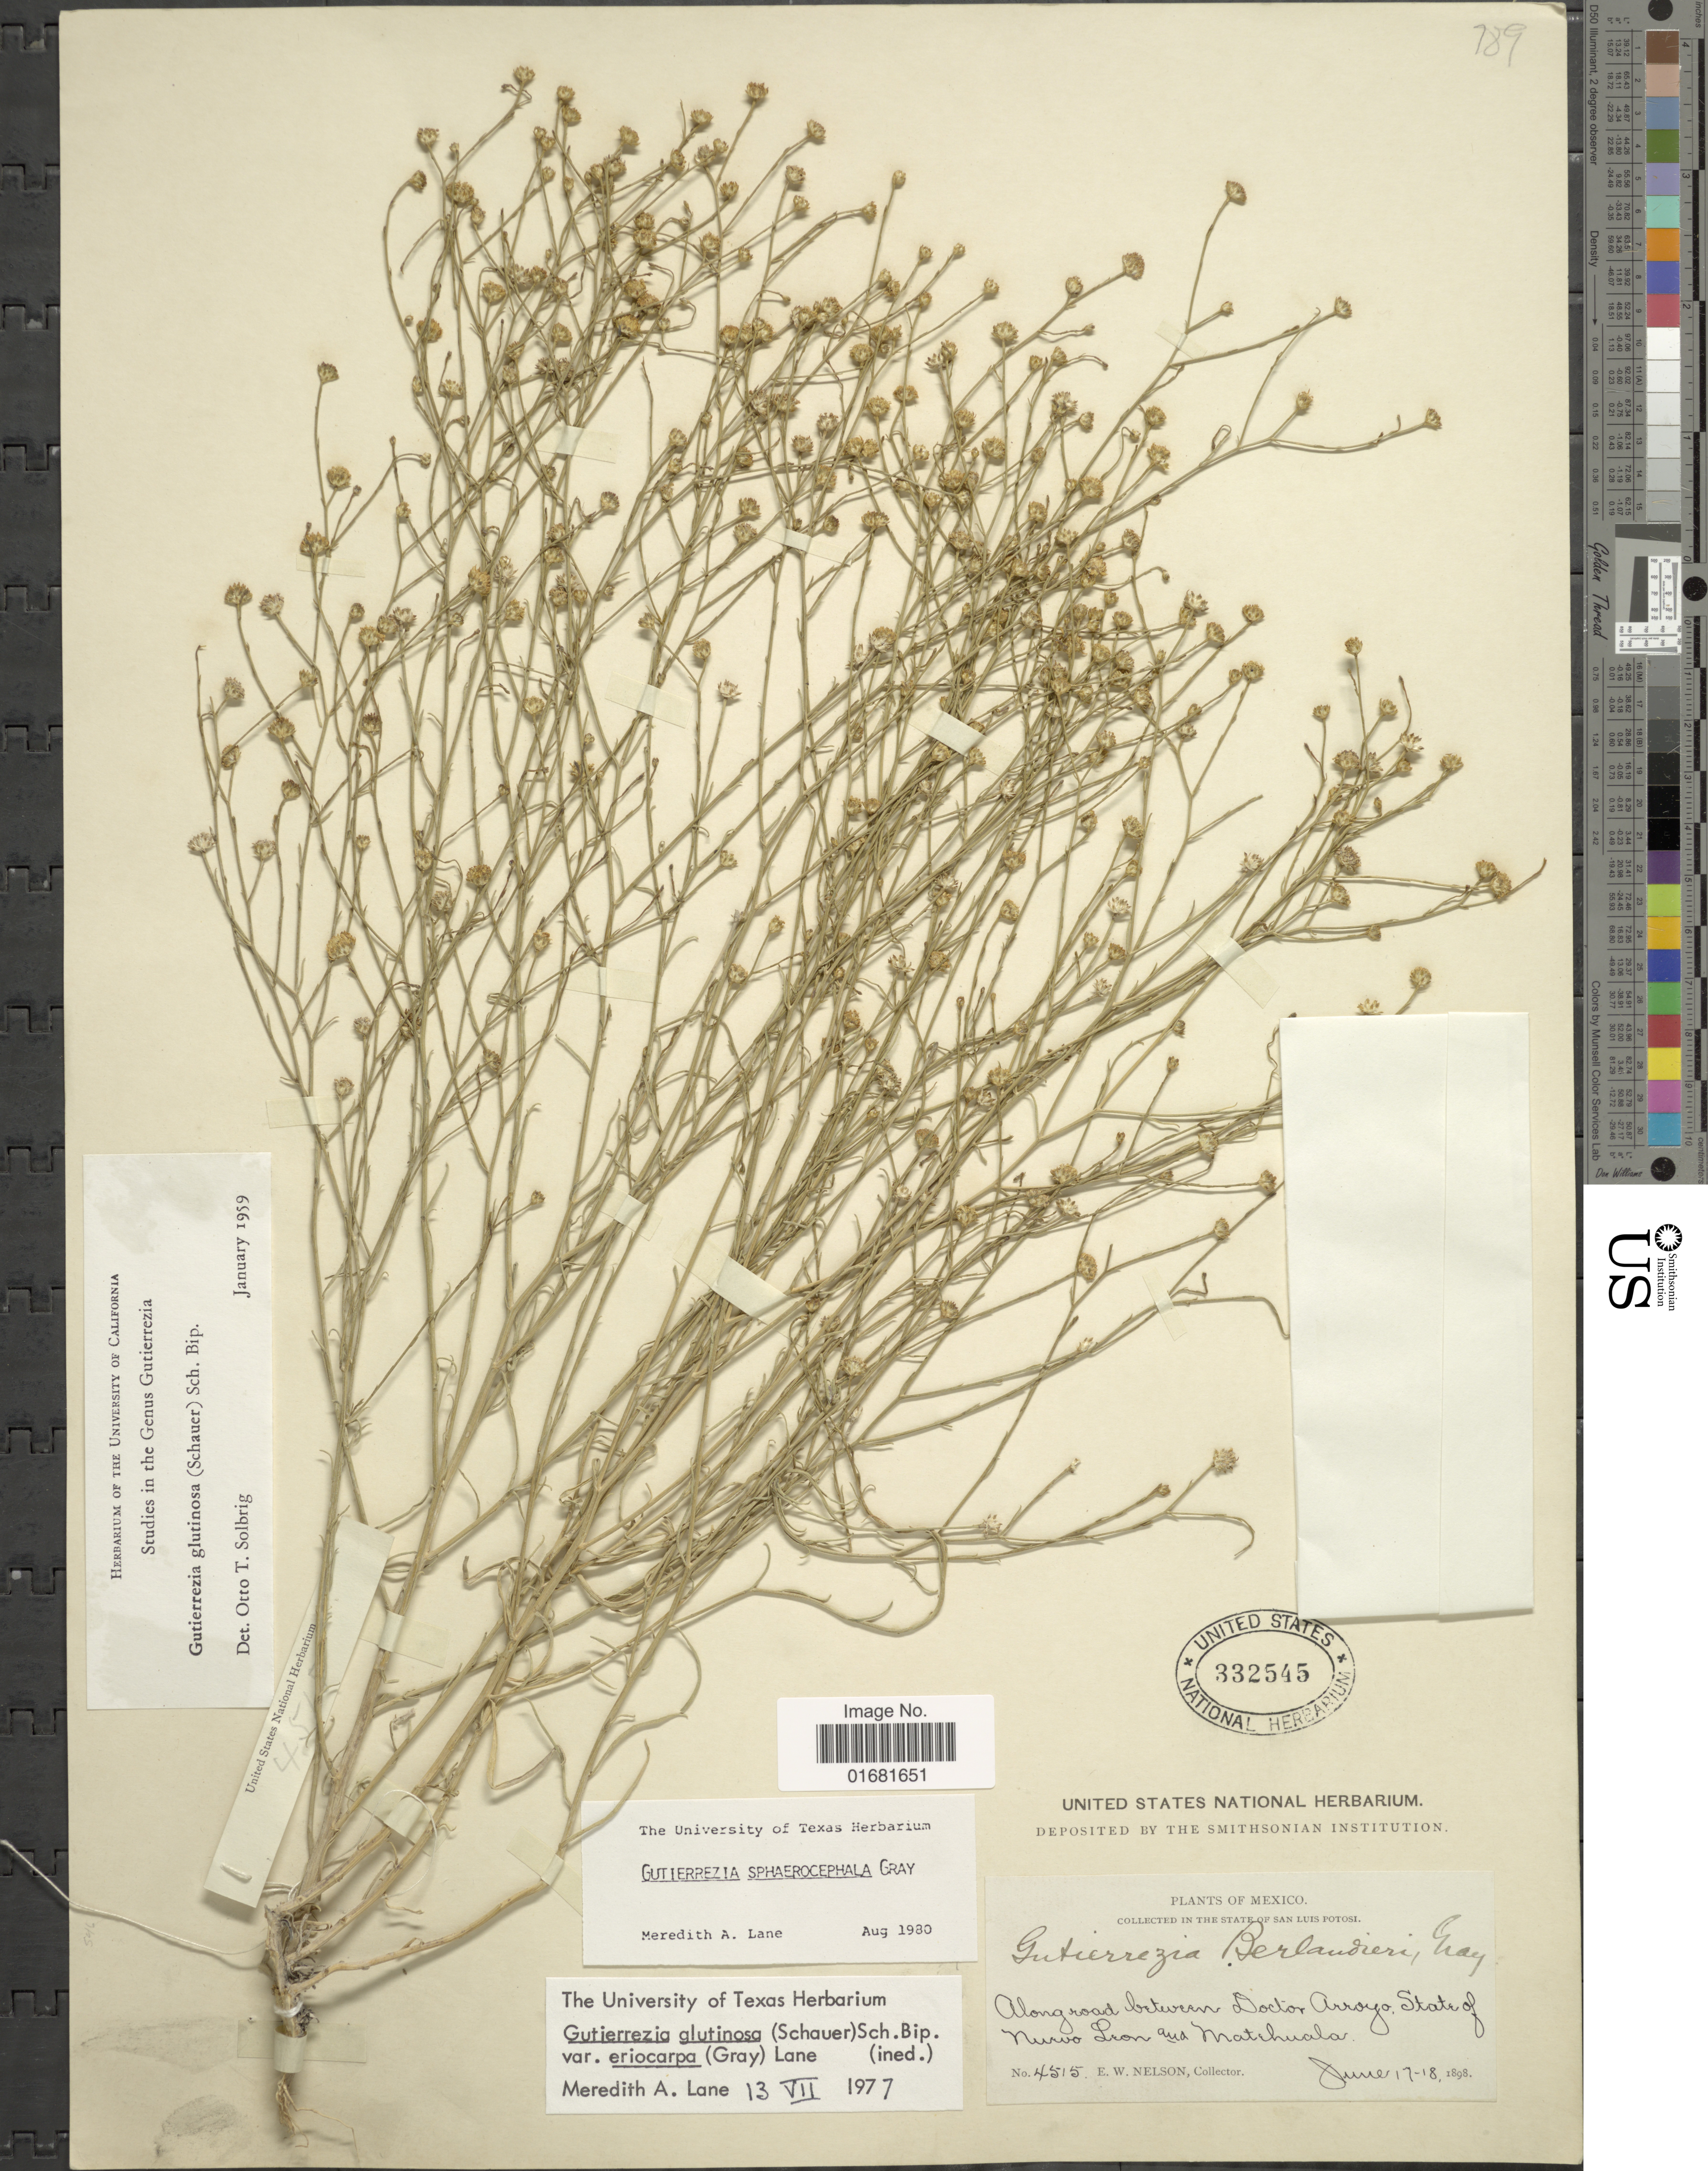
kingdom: Plantae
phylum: Tracheophyta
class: Magnoliopsida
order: Asterales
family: Asteraceae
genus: Gutierrezia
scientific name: Gutierrezia sphaerocephala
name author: A. Gray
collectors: E. W. Nelson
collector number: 4515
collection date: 1898-06-17/1898-06-18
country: Mexico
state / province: San Luis Potosí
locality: Along road between Doctor Arroyo, State of Nuevo Leon and Matehuala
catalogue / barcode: US 332545